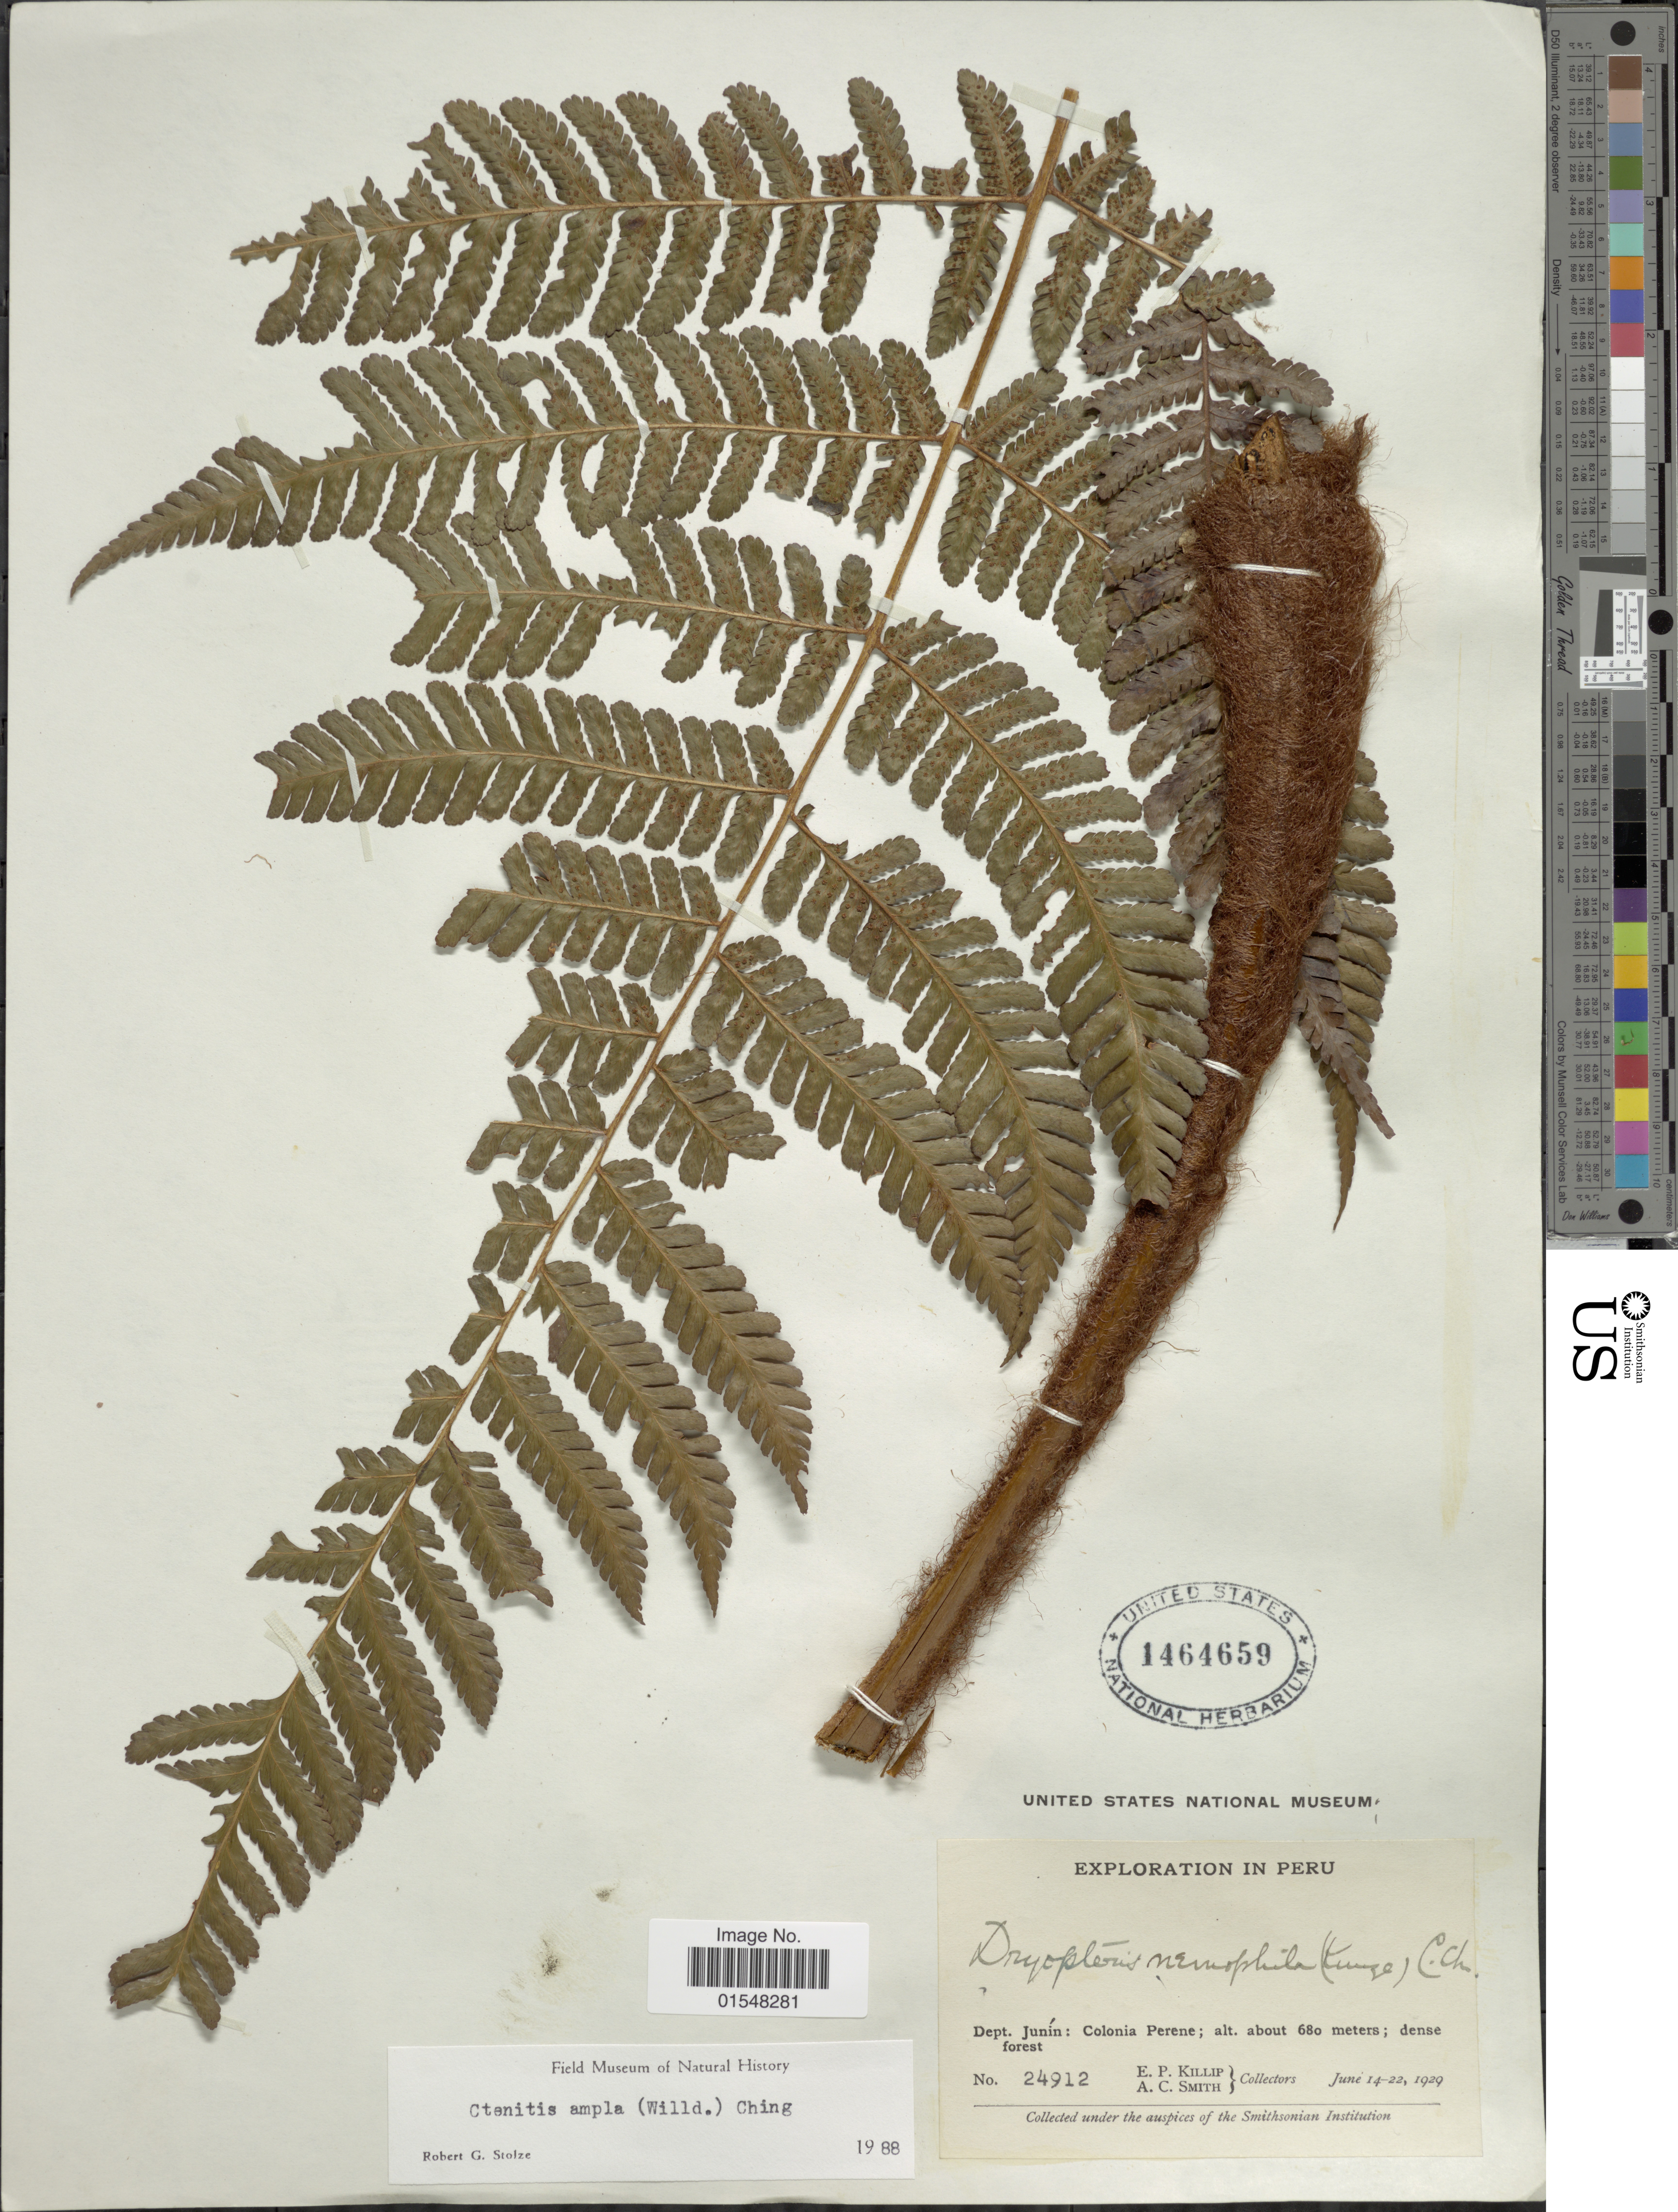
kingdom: Plantae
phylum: Tracheophyta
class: Polypodiopsida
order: Polypodiales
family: Dryopteridaceae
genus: Ctenitis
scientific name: Ctenitis ampla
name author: (Humb. & Bonpl. ex Willd.) Ching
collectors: E. P. Killip & A. C. Smith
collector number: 24912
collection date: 1929-06-14/1929-06-22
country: Peru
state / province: Junín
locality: Colonia Perene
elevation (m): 680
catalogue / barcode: US 1464659